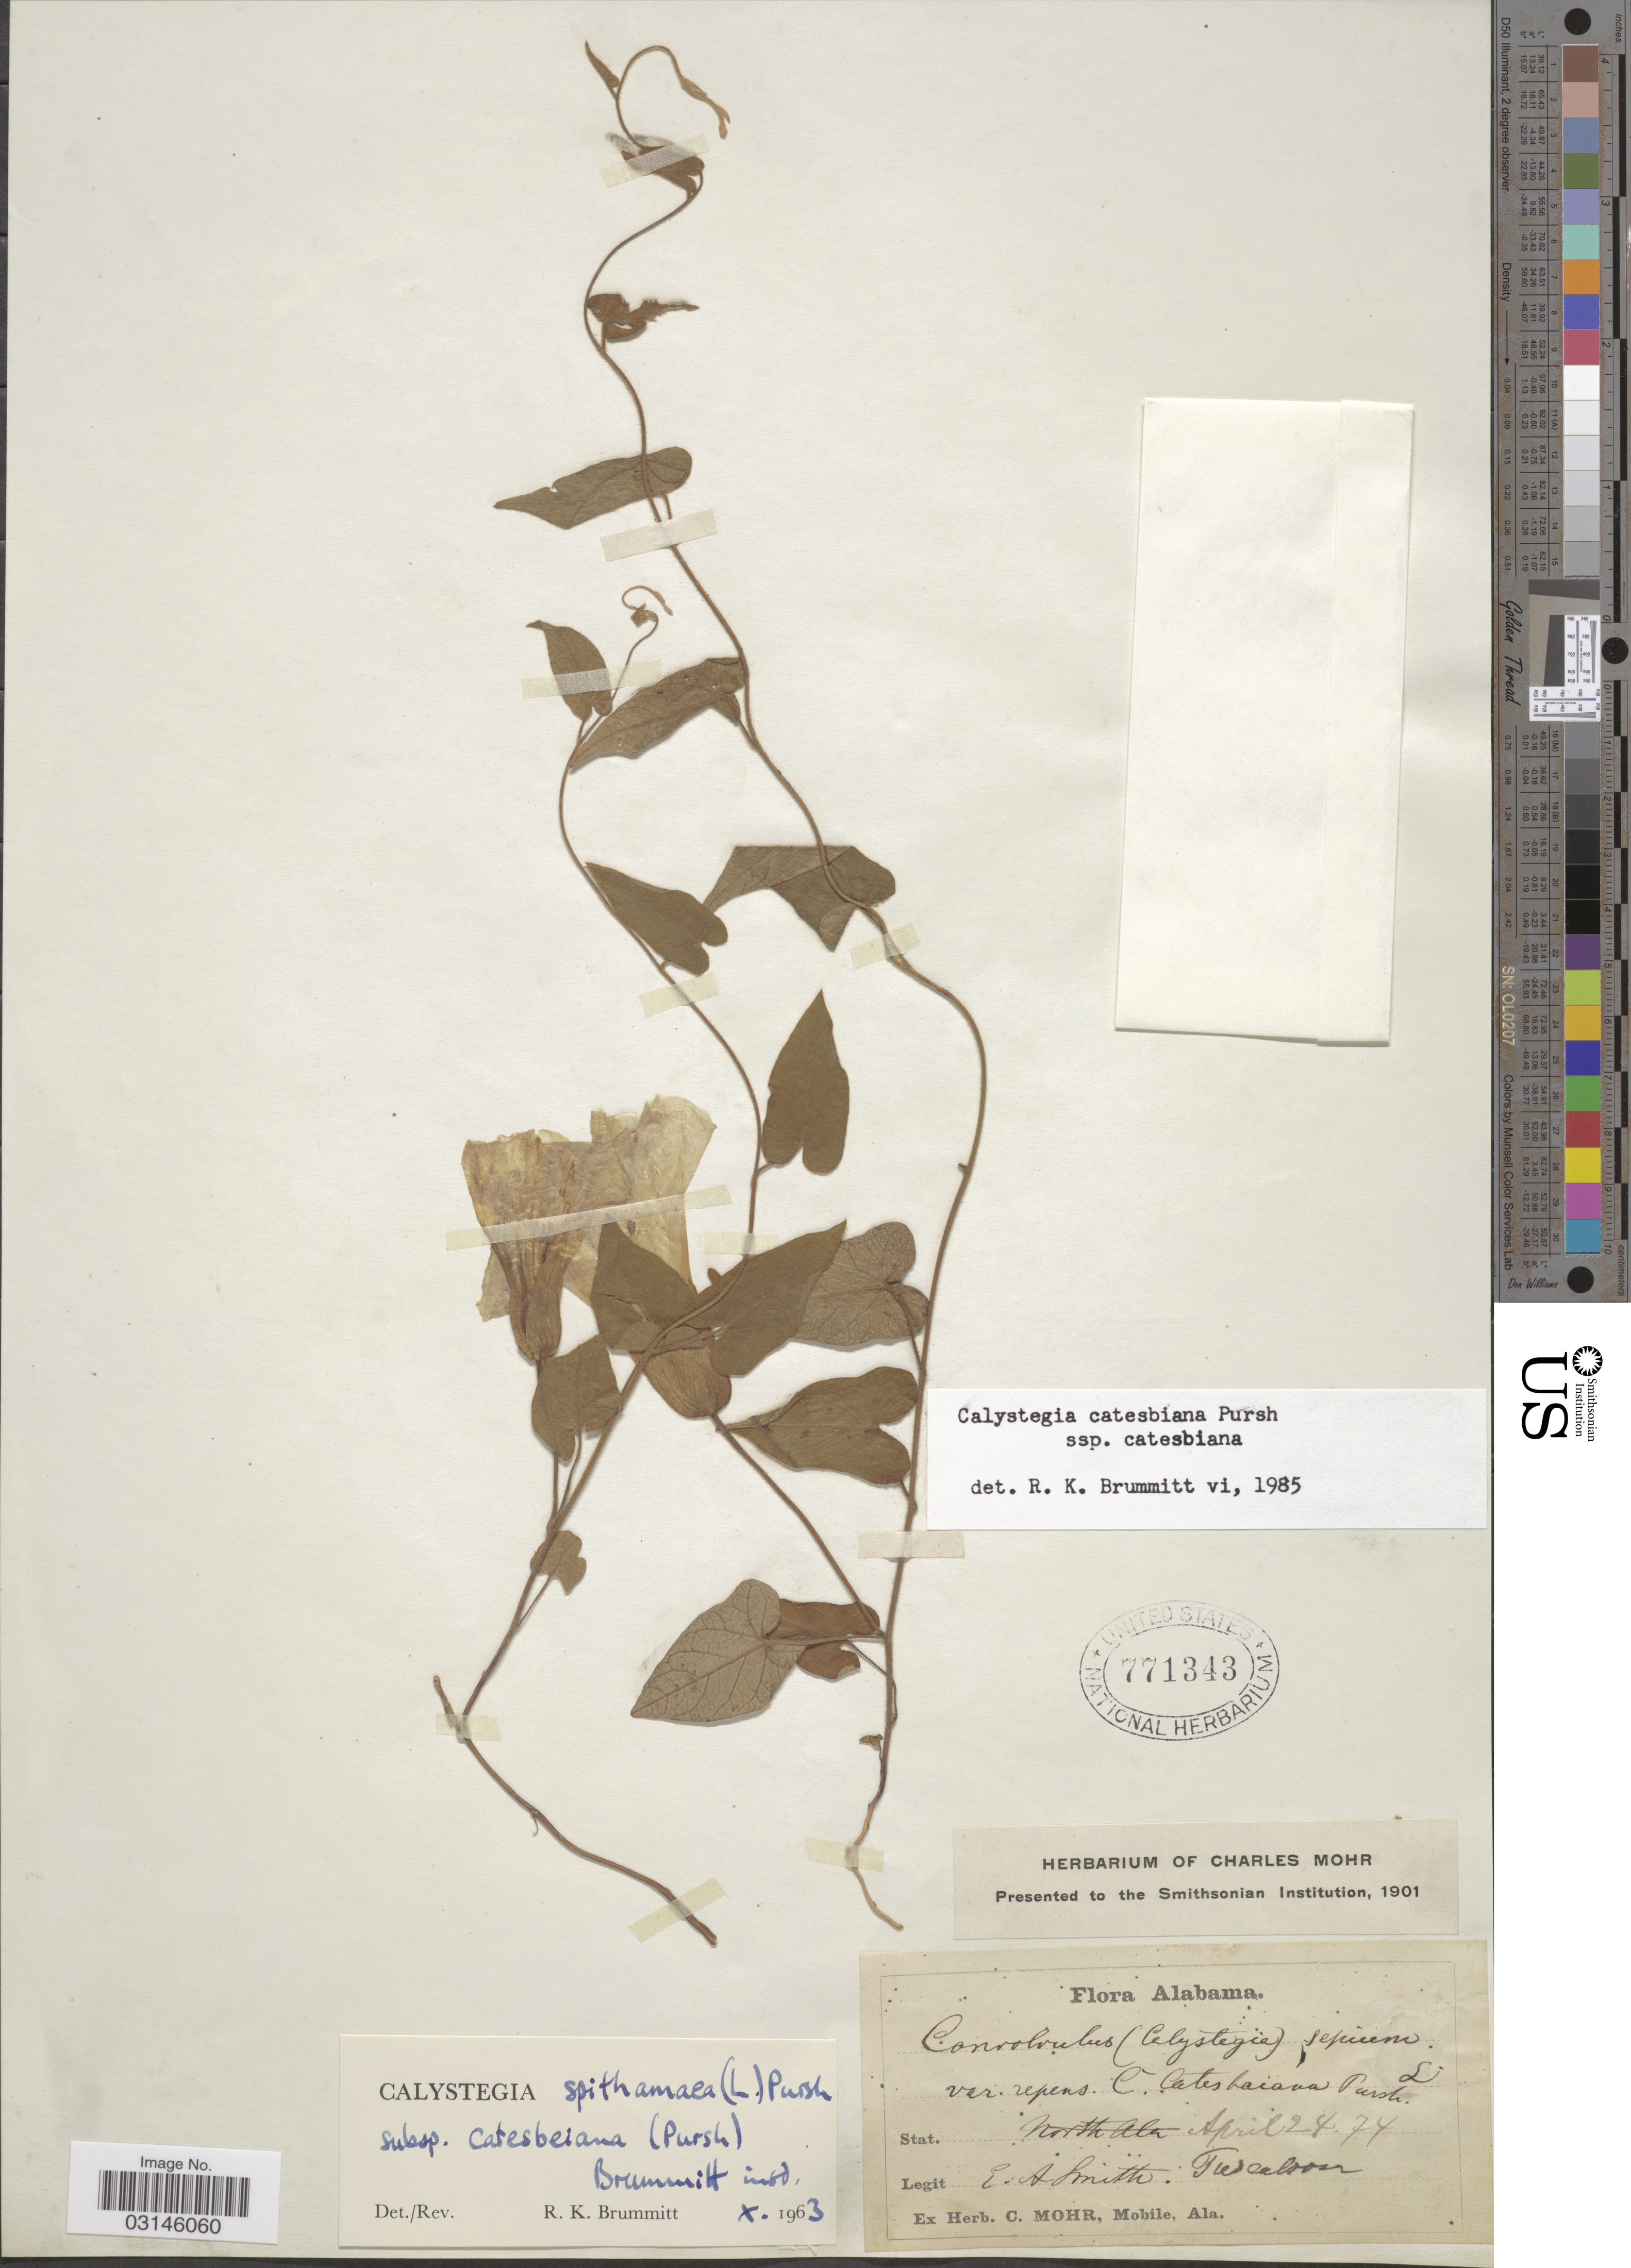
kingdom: Plantae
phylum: Tracheophyta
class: Magnoliopsida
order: Solanales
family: Convolvulaceae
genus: Calystegia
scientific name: Calystegia catesbeiana subsp. catesbeiana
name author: Brummitt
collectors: E. A. Smith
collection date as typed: Transcribed d/m/y: 24/4/74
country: United States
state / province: Alabama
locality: Tuscaloosa.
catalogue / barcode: US 771343